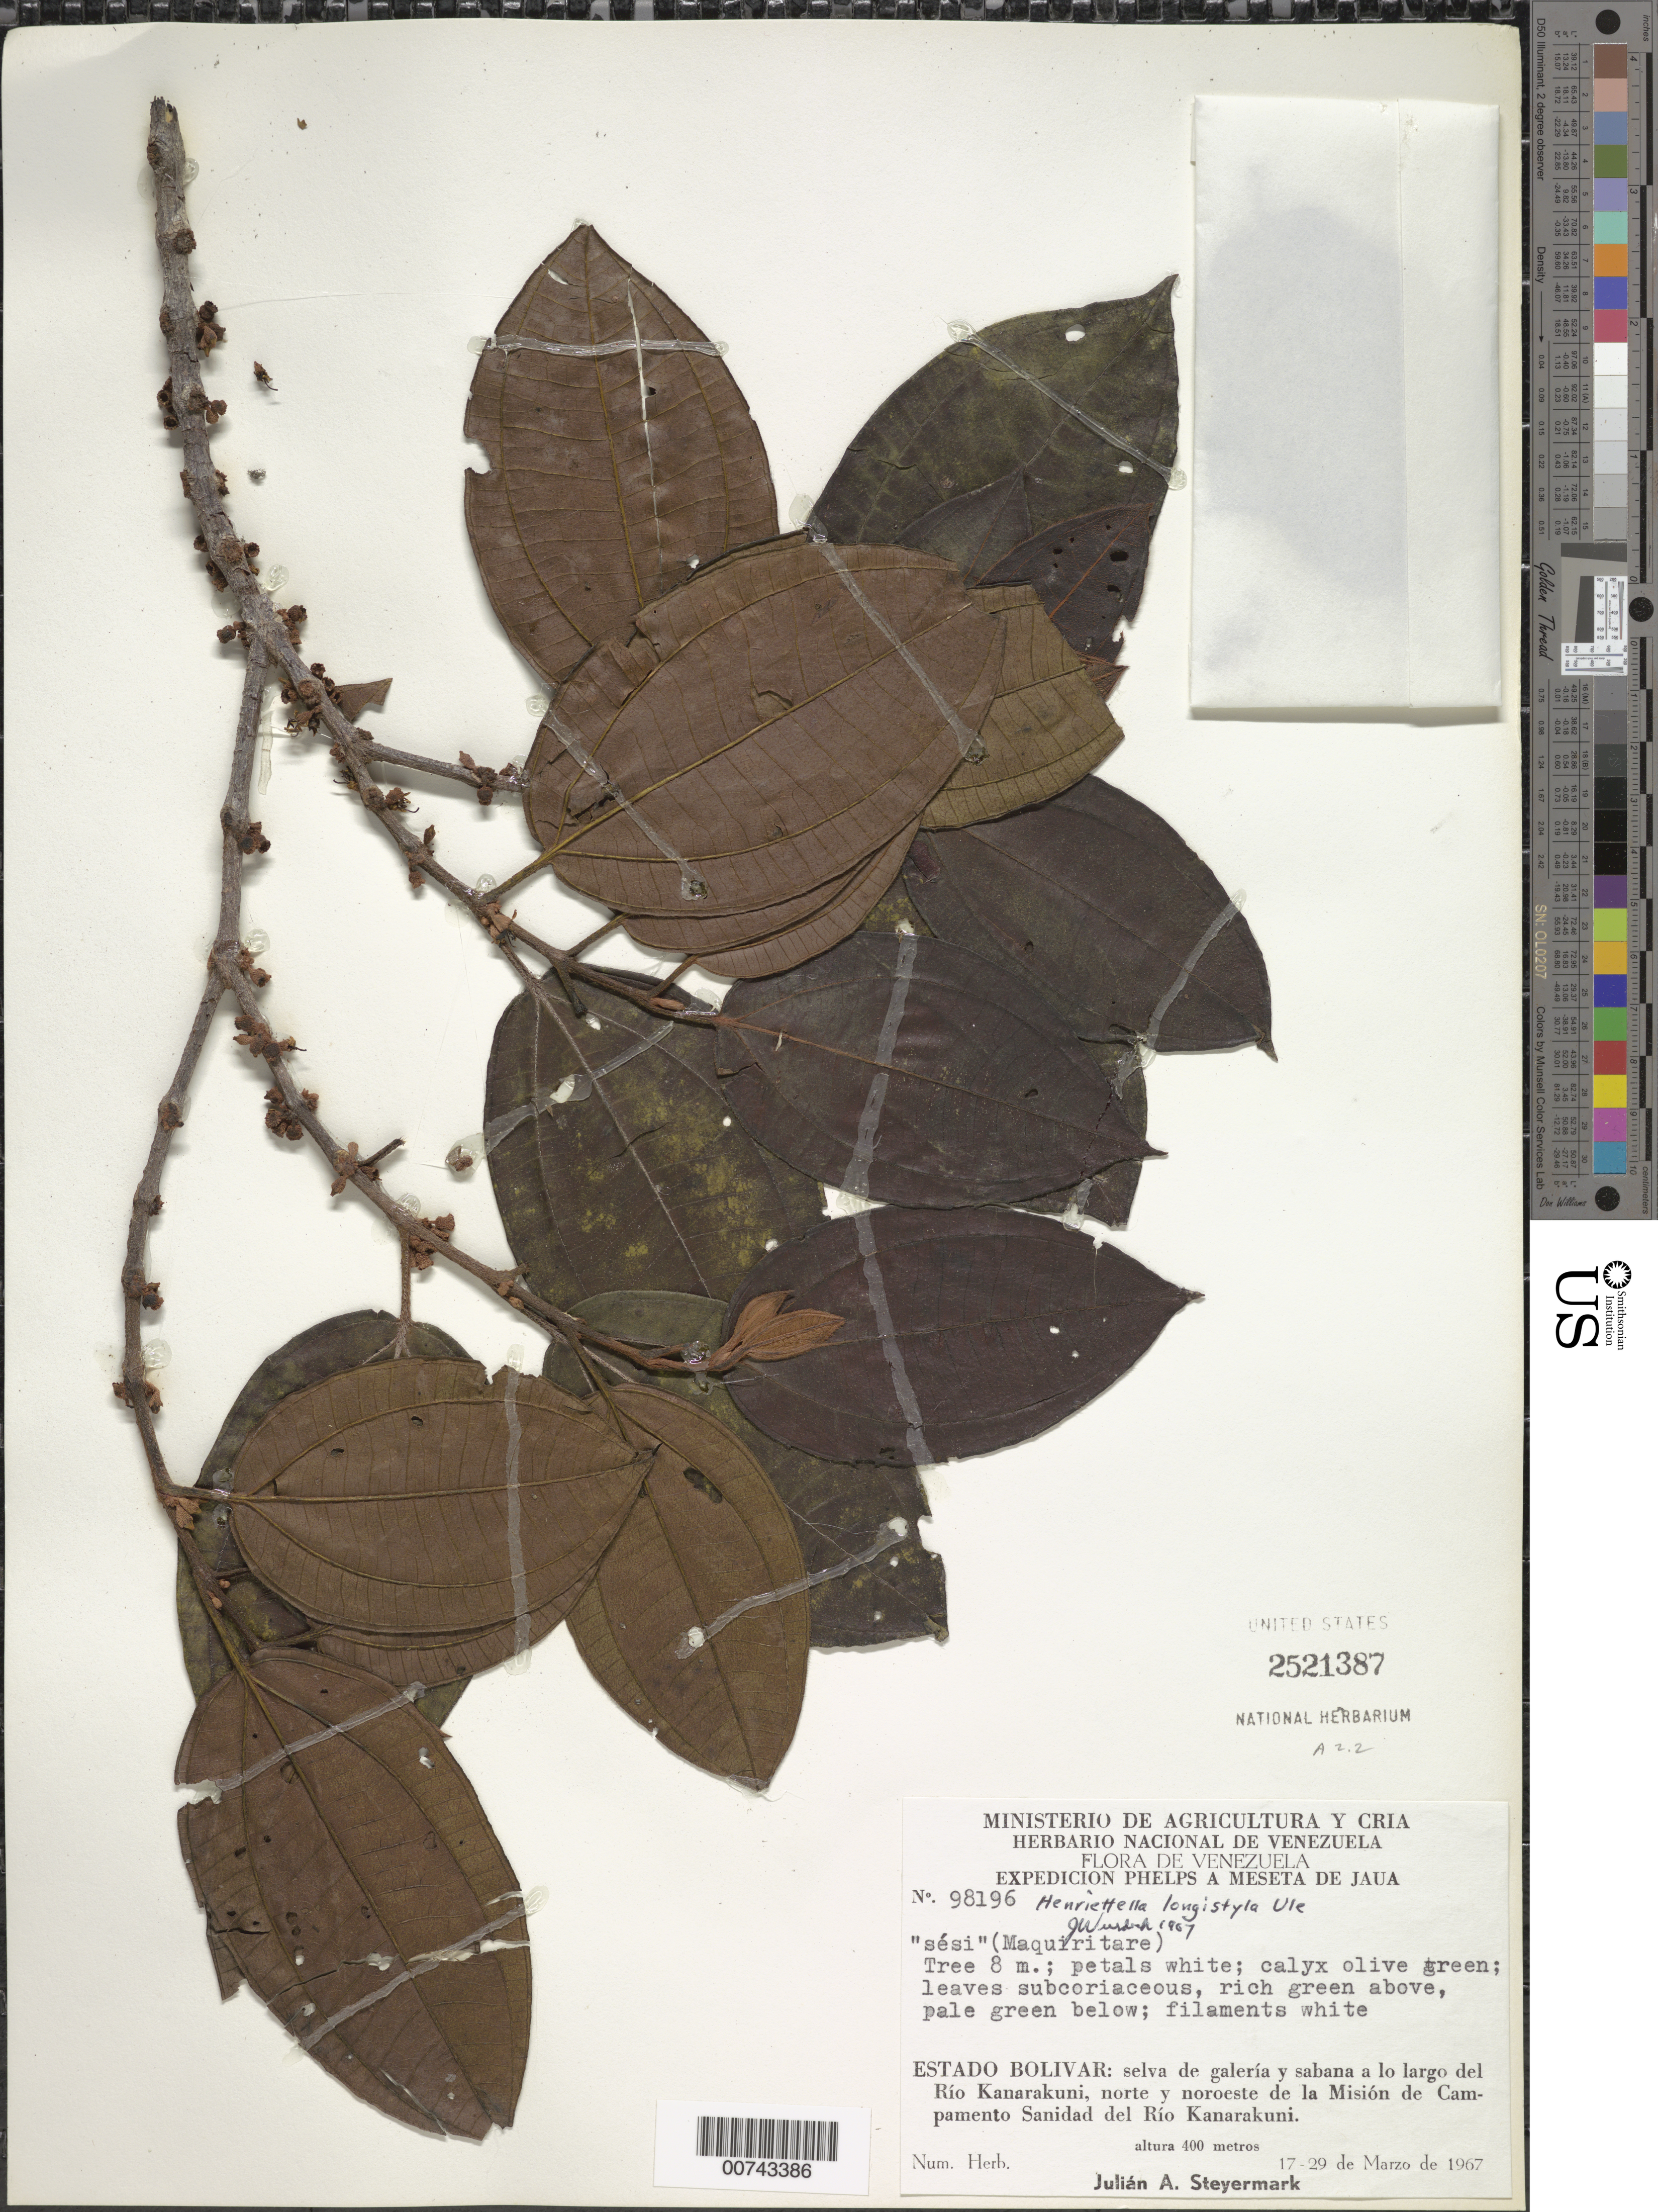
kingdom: Plantae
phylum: Tracheophyta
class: Magnoliopsida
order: Myrtales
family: Melastomataceae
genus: Henriettea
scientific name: Henriettea ovata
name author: (Cogn.) Penneys et al.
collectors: J. Steyermark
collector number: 98196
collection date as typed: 17-Mar-67 to 29-Mar-67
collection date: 1967-03-17/1967-03-29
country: Venezuela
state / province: Bolívar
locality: Río Kanarakuni, N and NW of Mision de Campamento Sanidad del Río Kanarakuni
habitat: Gallery forest and savanna along river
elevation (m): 400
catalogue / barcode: US 2521387